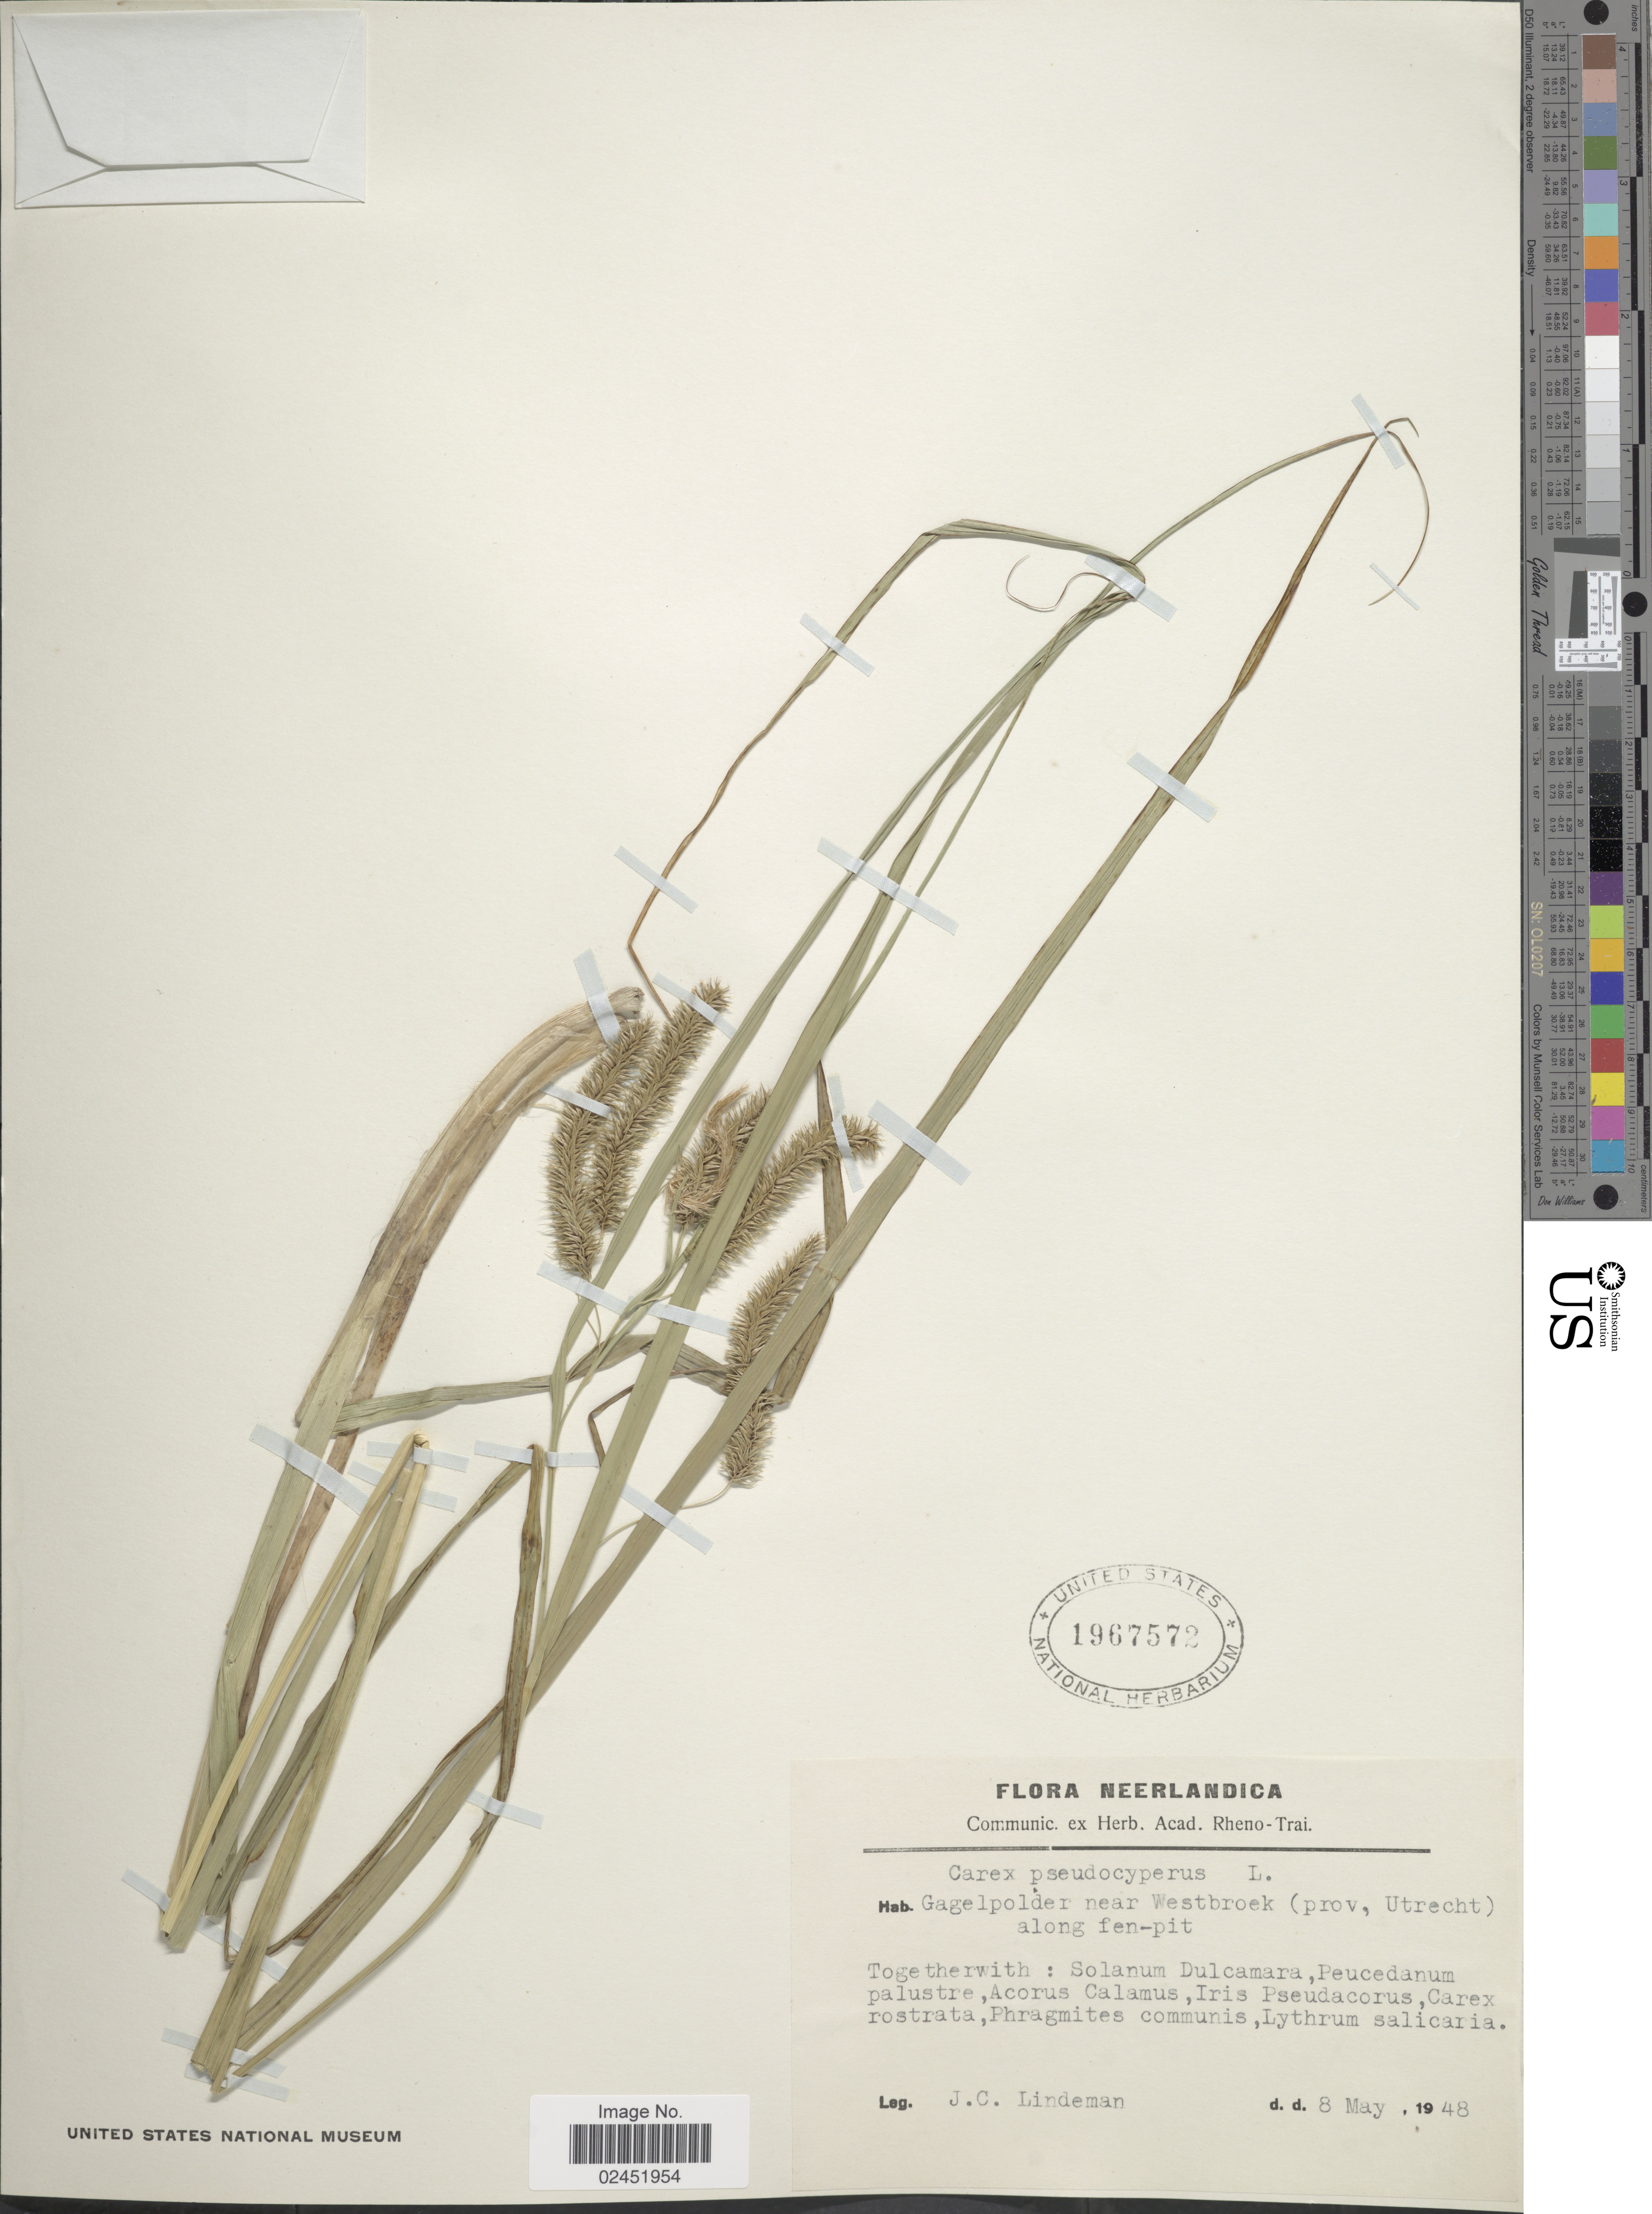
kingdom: Plantae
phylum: Tracheophyta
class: Liliopsida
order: Poales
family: Cyperaceae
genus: Carex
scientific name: Carex pseudocyperus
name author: L.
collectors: J. C. Lindeman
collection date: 1948-05-08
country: Netherlands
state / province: Utrecht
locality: Gagelpolder near Westbroek along fen-pit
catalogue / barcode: US 1967572